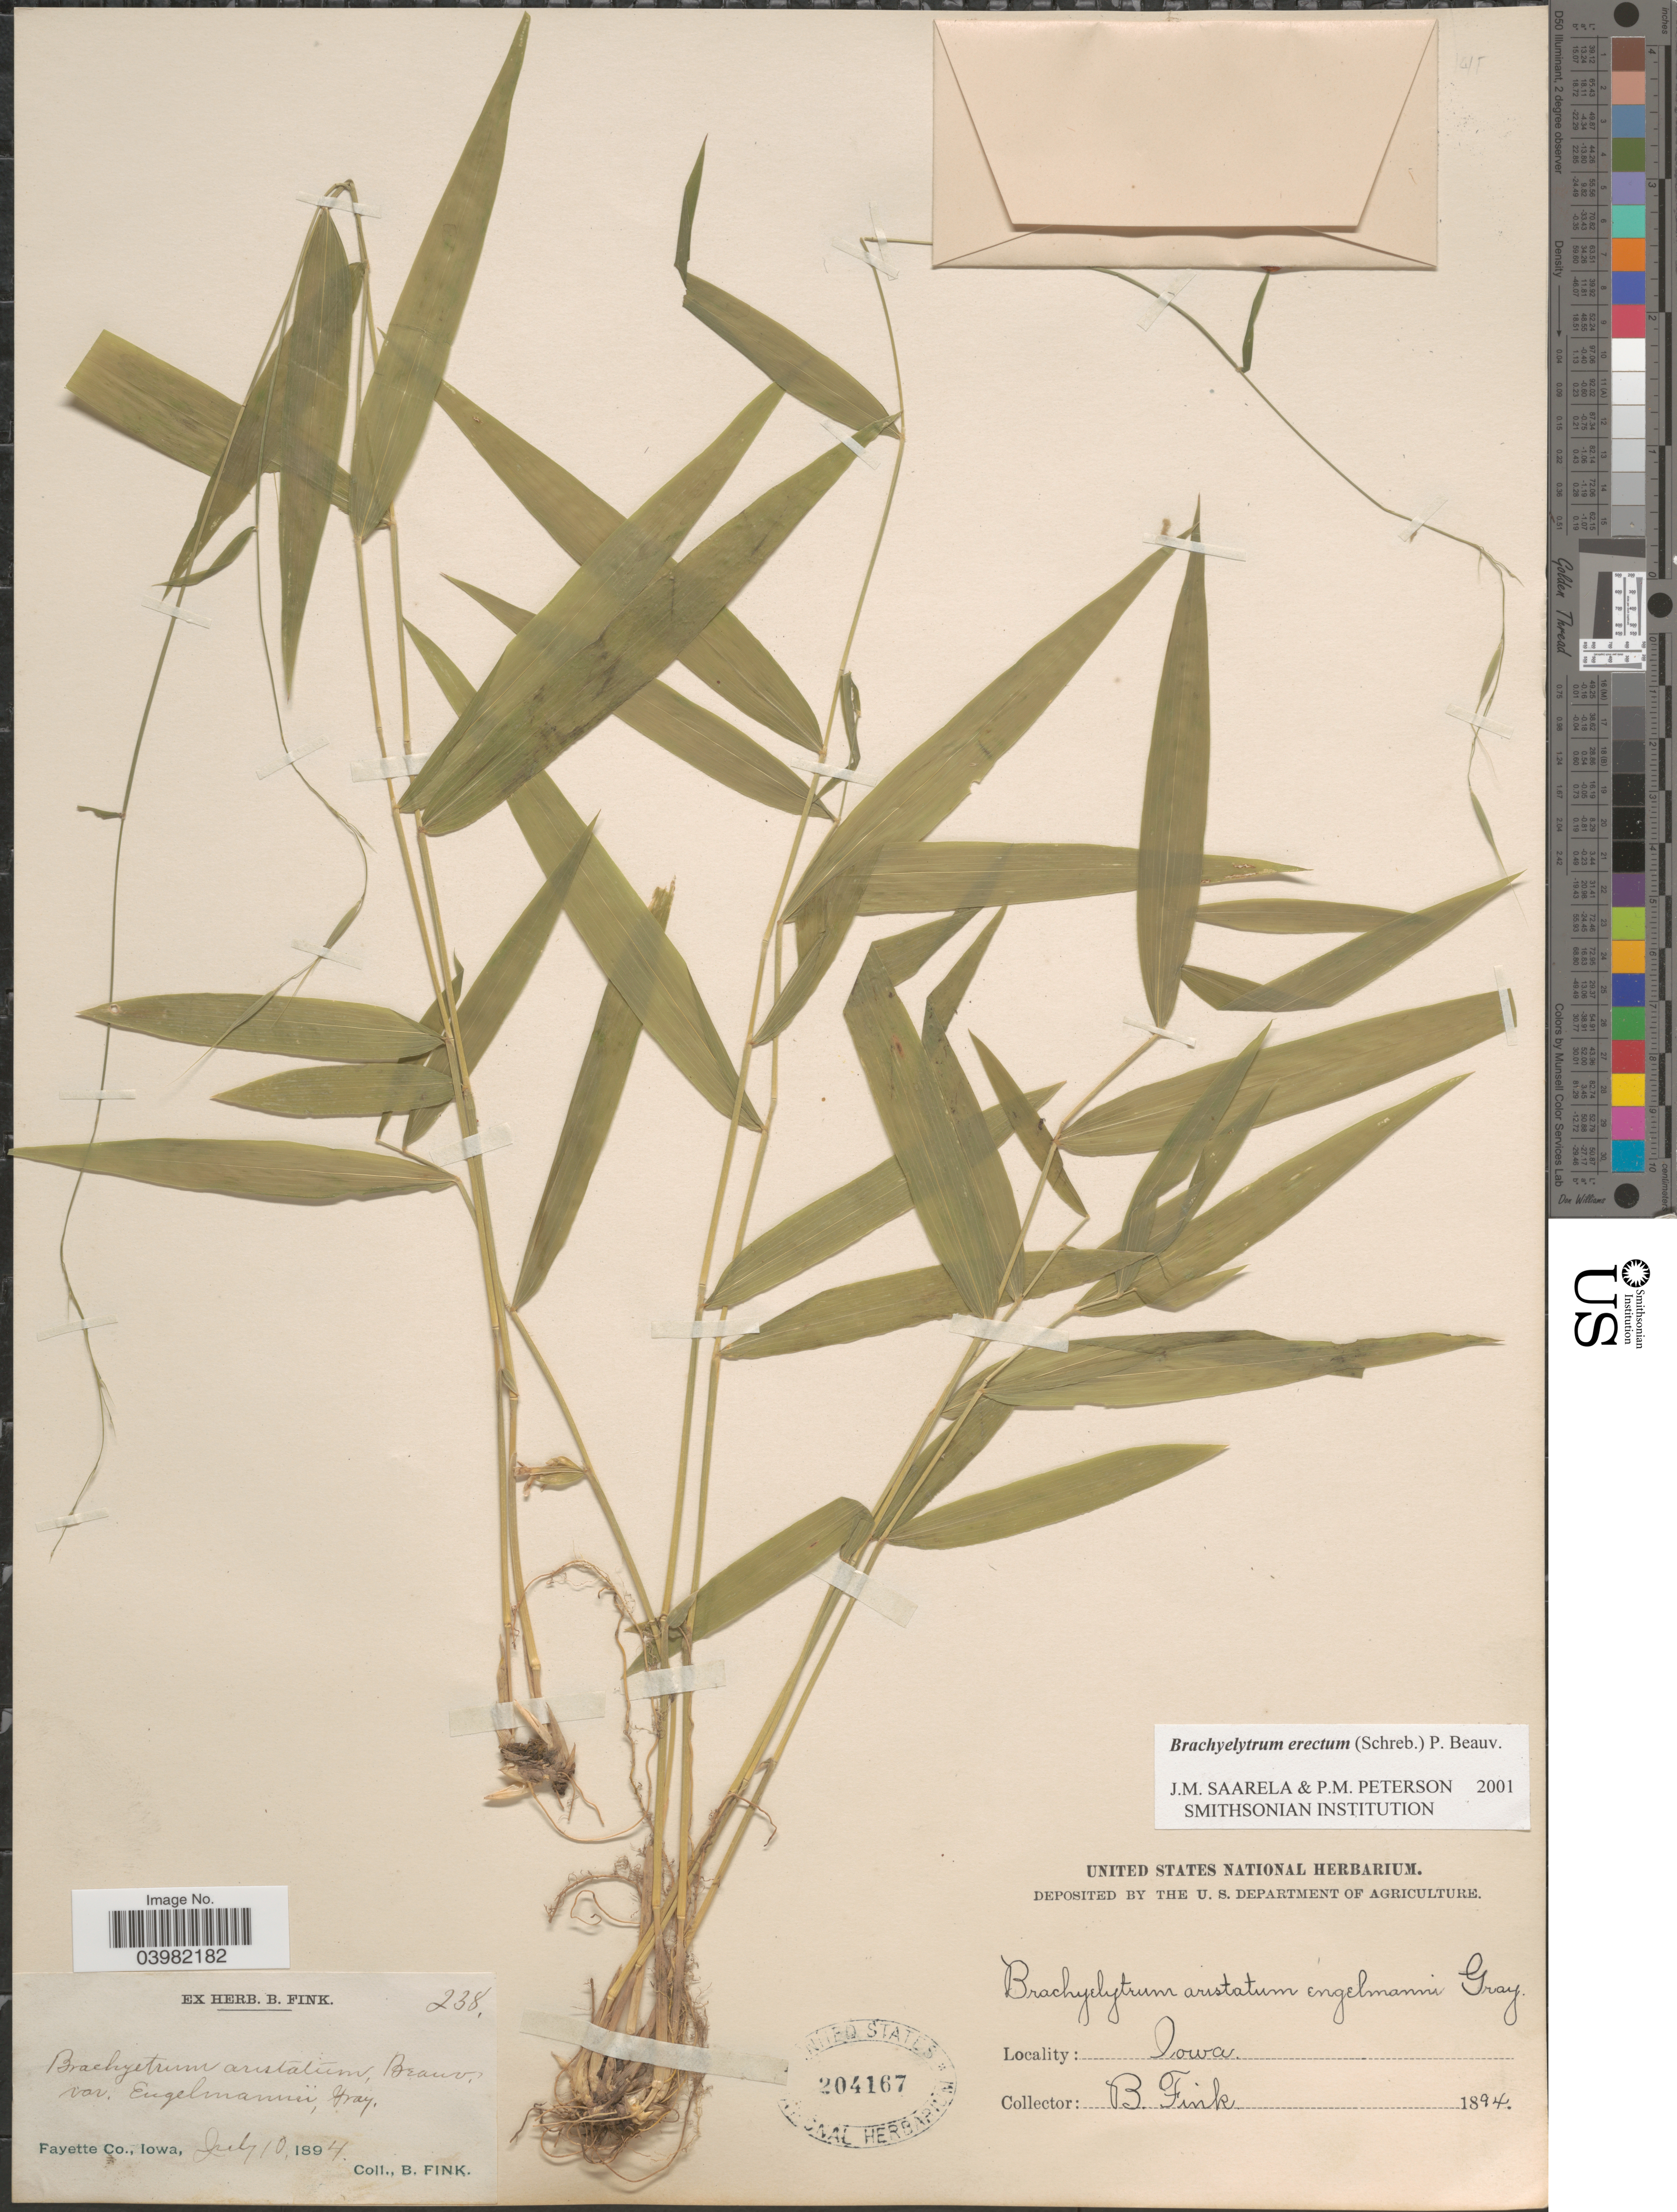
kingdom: Plantae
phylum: Tracheophyta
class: Liliopsida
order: Poales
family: Poaceae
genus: Brachyelytrum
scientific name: Brachyelytrum erectum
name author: (Schreb.) P. Beauv.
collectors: B. Fink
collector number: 238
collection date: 1894-07-10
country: United States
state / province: Iowa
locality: Fayette Co.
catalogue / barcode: US 204167